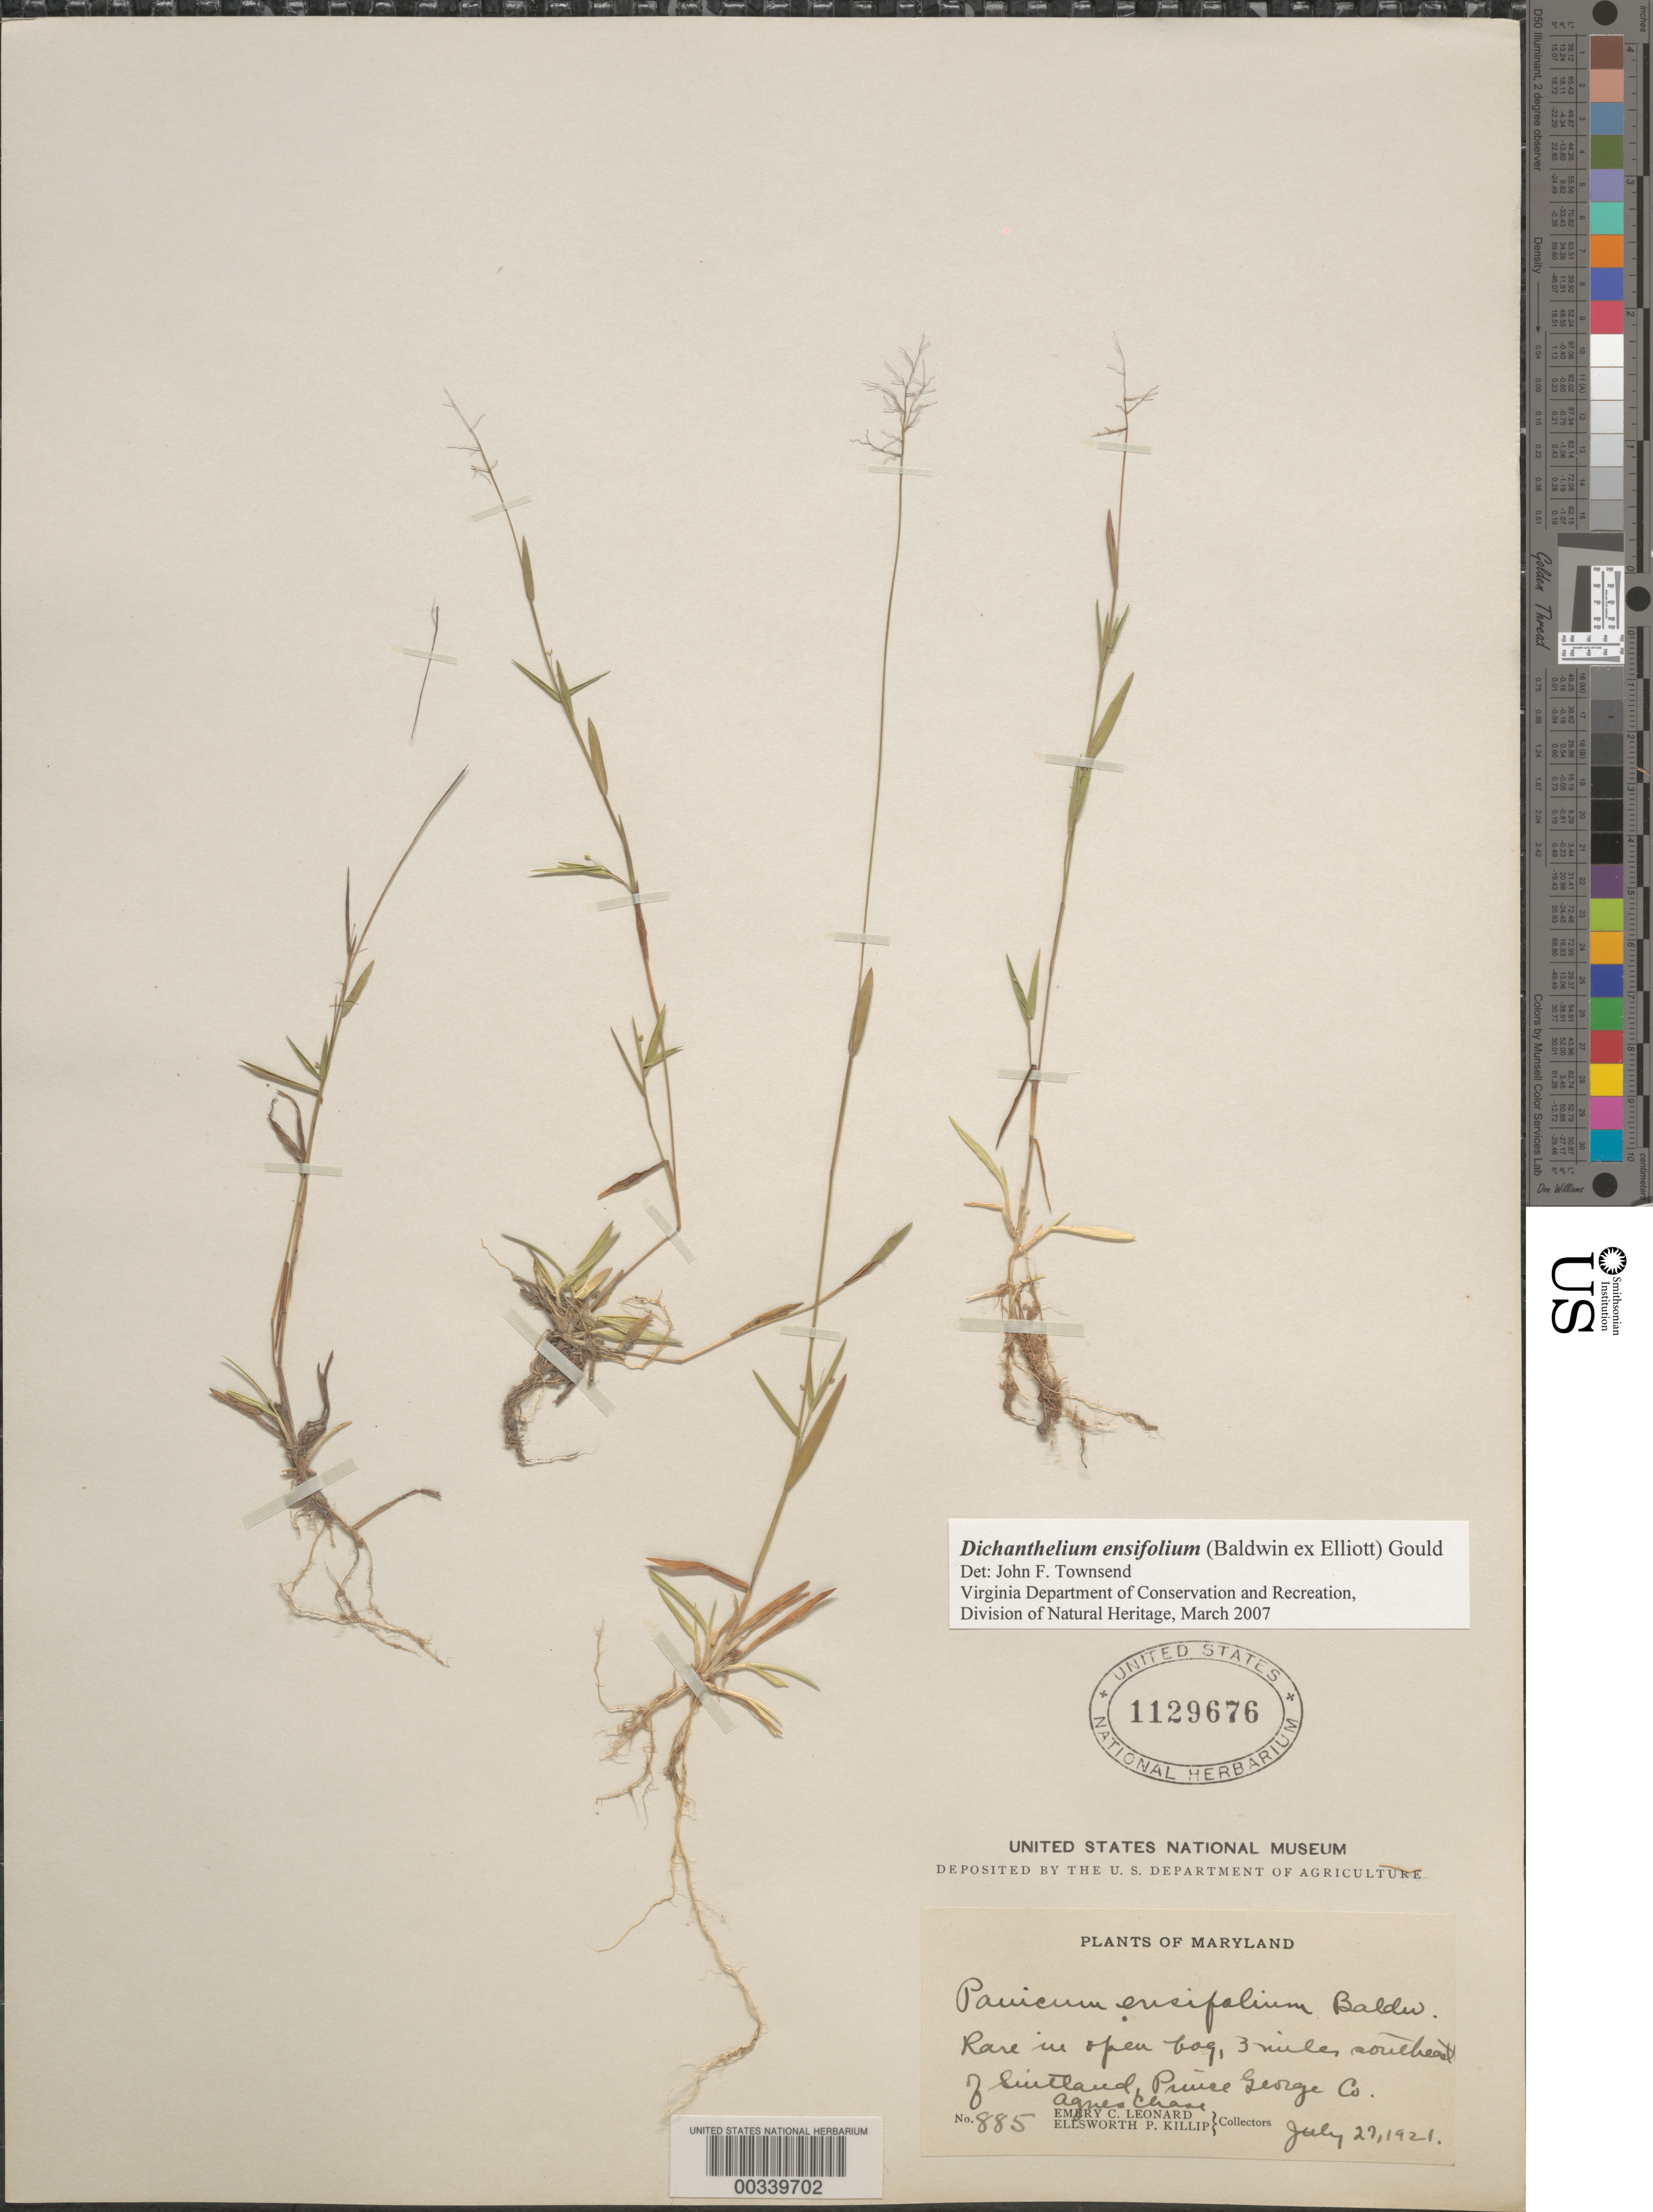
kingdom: Plantae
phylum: Tracheophyta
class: Liliopsida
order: Poales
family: Poaceae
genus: Dichanthelium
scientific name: Dichanthelium dichotomum var. ensifolium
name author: (Baldwin ex Elliot) Gould & C.A. Clark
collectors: E. C. Leonard, E. P. Killip & A. Chase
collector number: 885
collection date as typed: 27 Jul 1921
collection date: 1921-07-27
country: United States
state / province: Maryland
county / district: Prince George's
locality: SE of Suitland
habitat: Open bog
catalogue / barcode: US 1129676